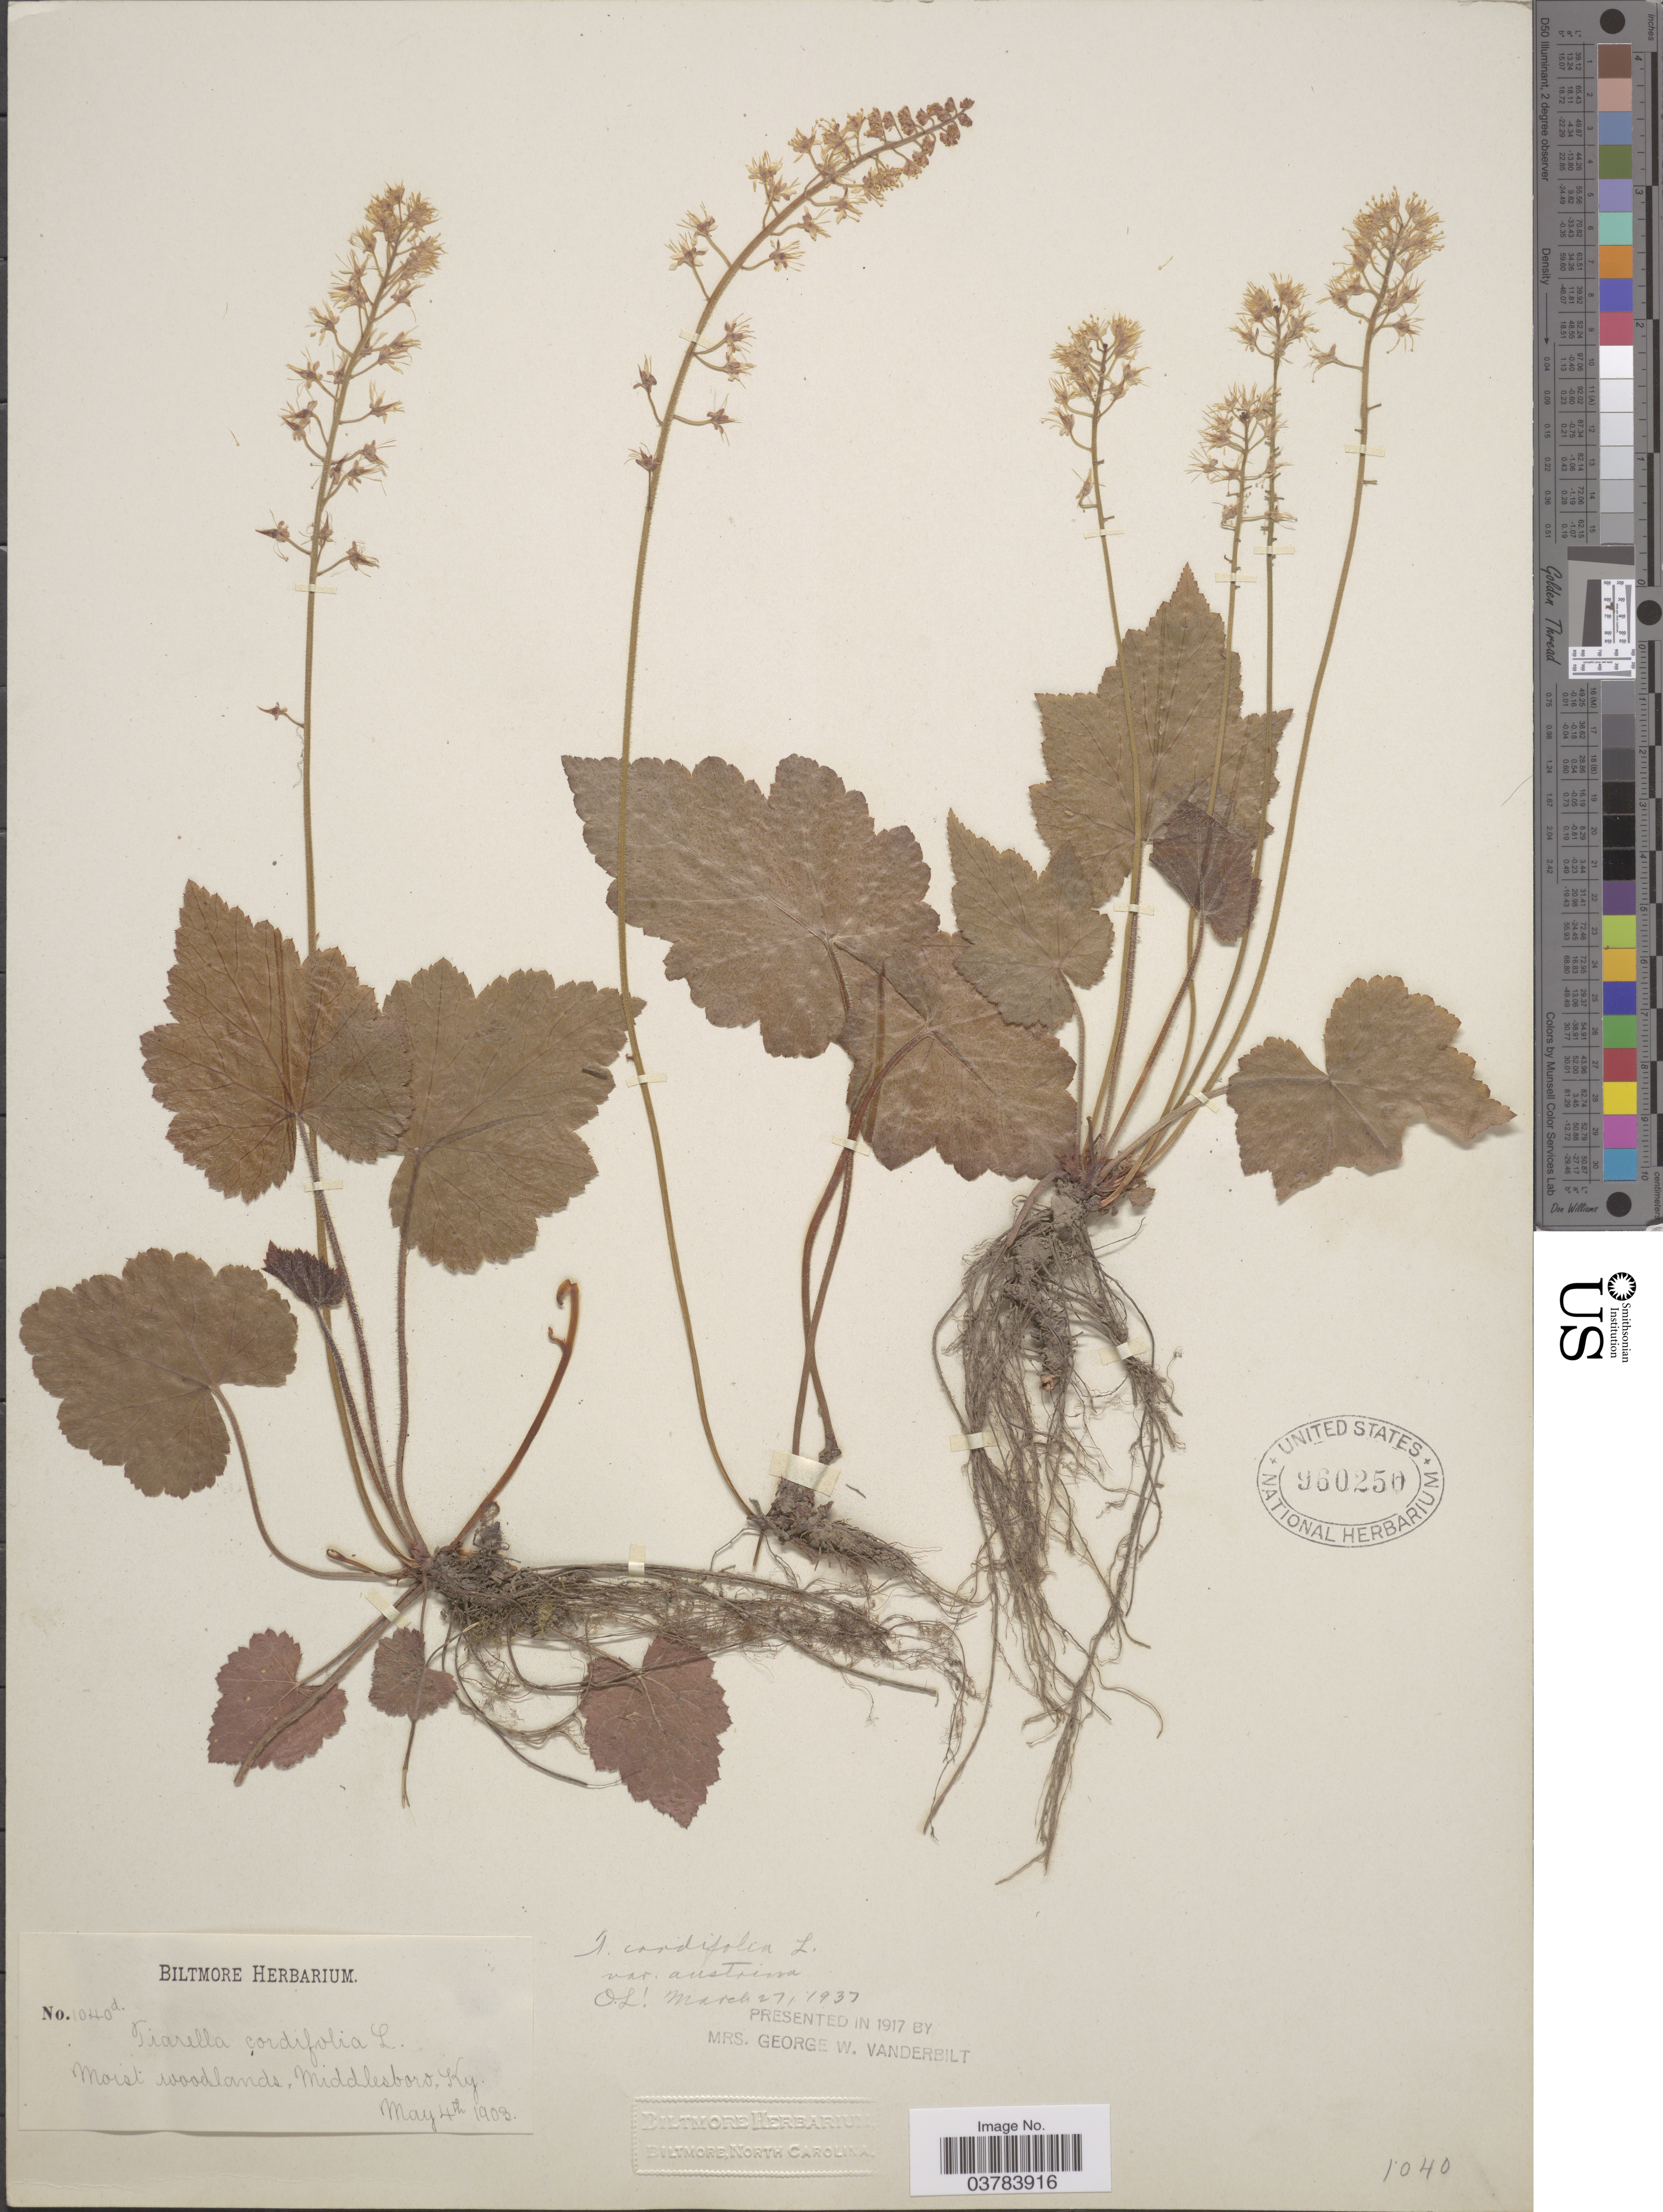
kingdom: Plantae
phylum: Tracheophyta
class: Magnoliopsida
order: Saxifragales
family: Saxifragaceae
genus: Tiarella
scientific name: Tiarella cordifolia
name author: L.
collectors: ex herb. Biltmore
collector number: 1040d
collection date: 1903-05-04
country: United States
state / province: Kentucky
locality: Moist woodlands, Middlesboro.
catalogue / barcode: US 960250